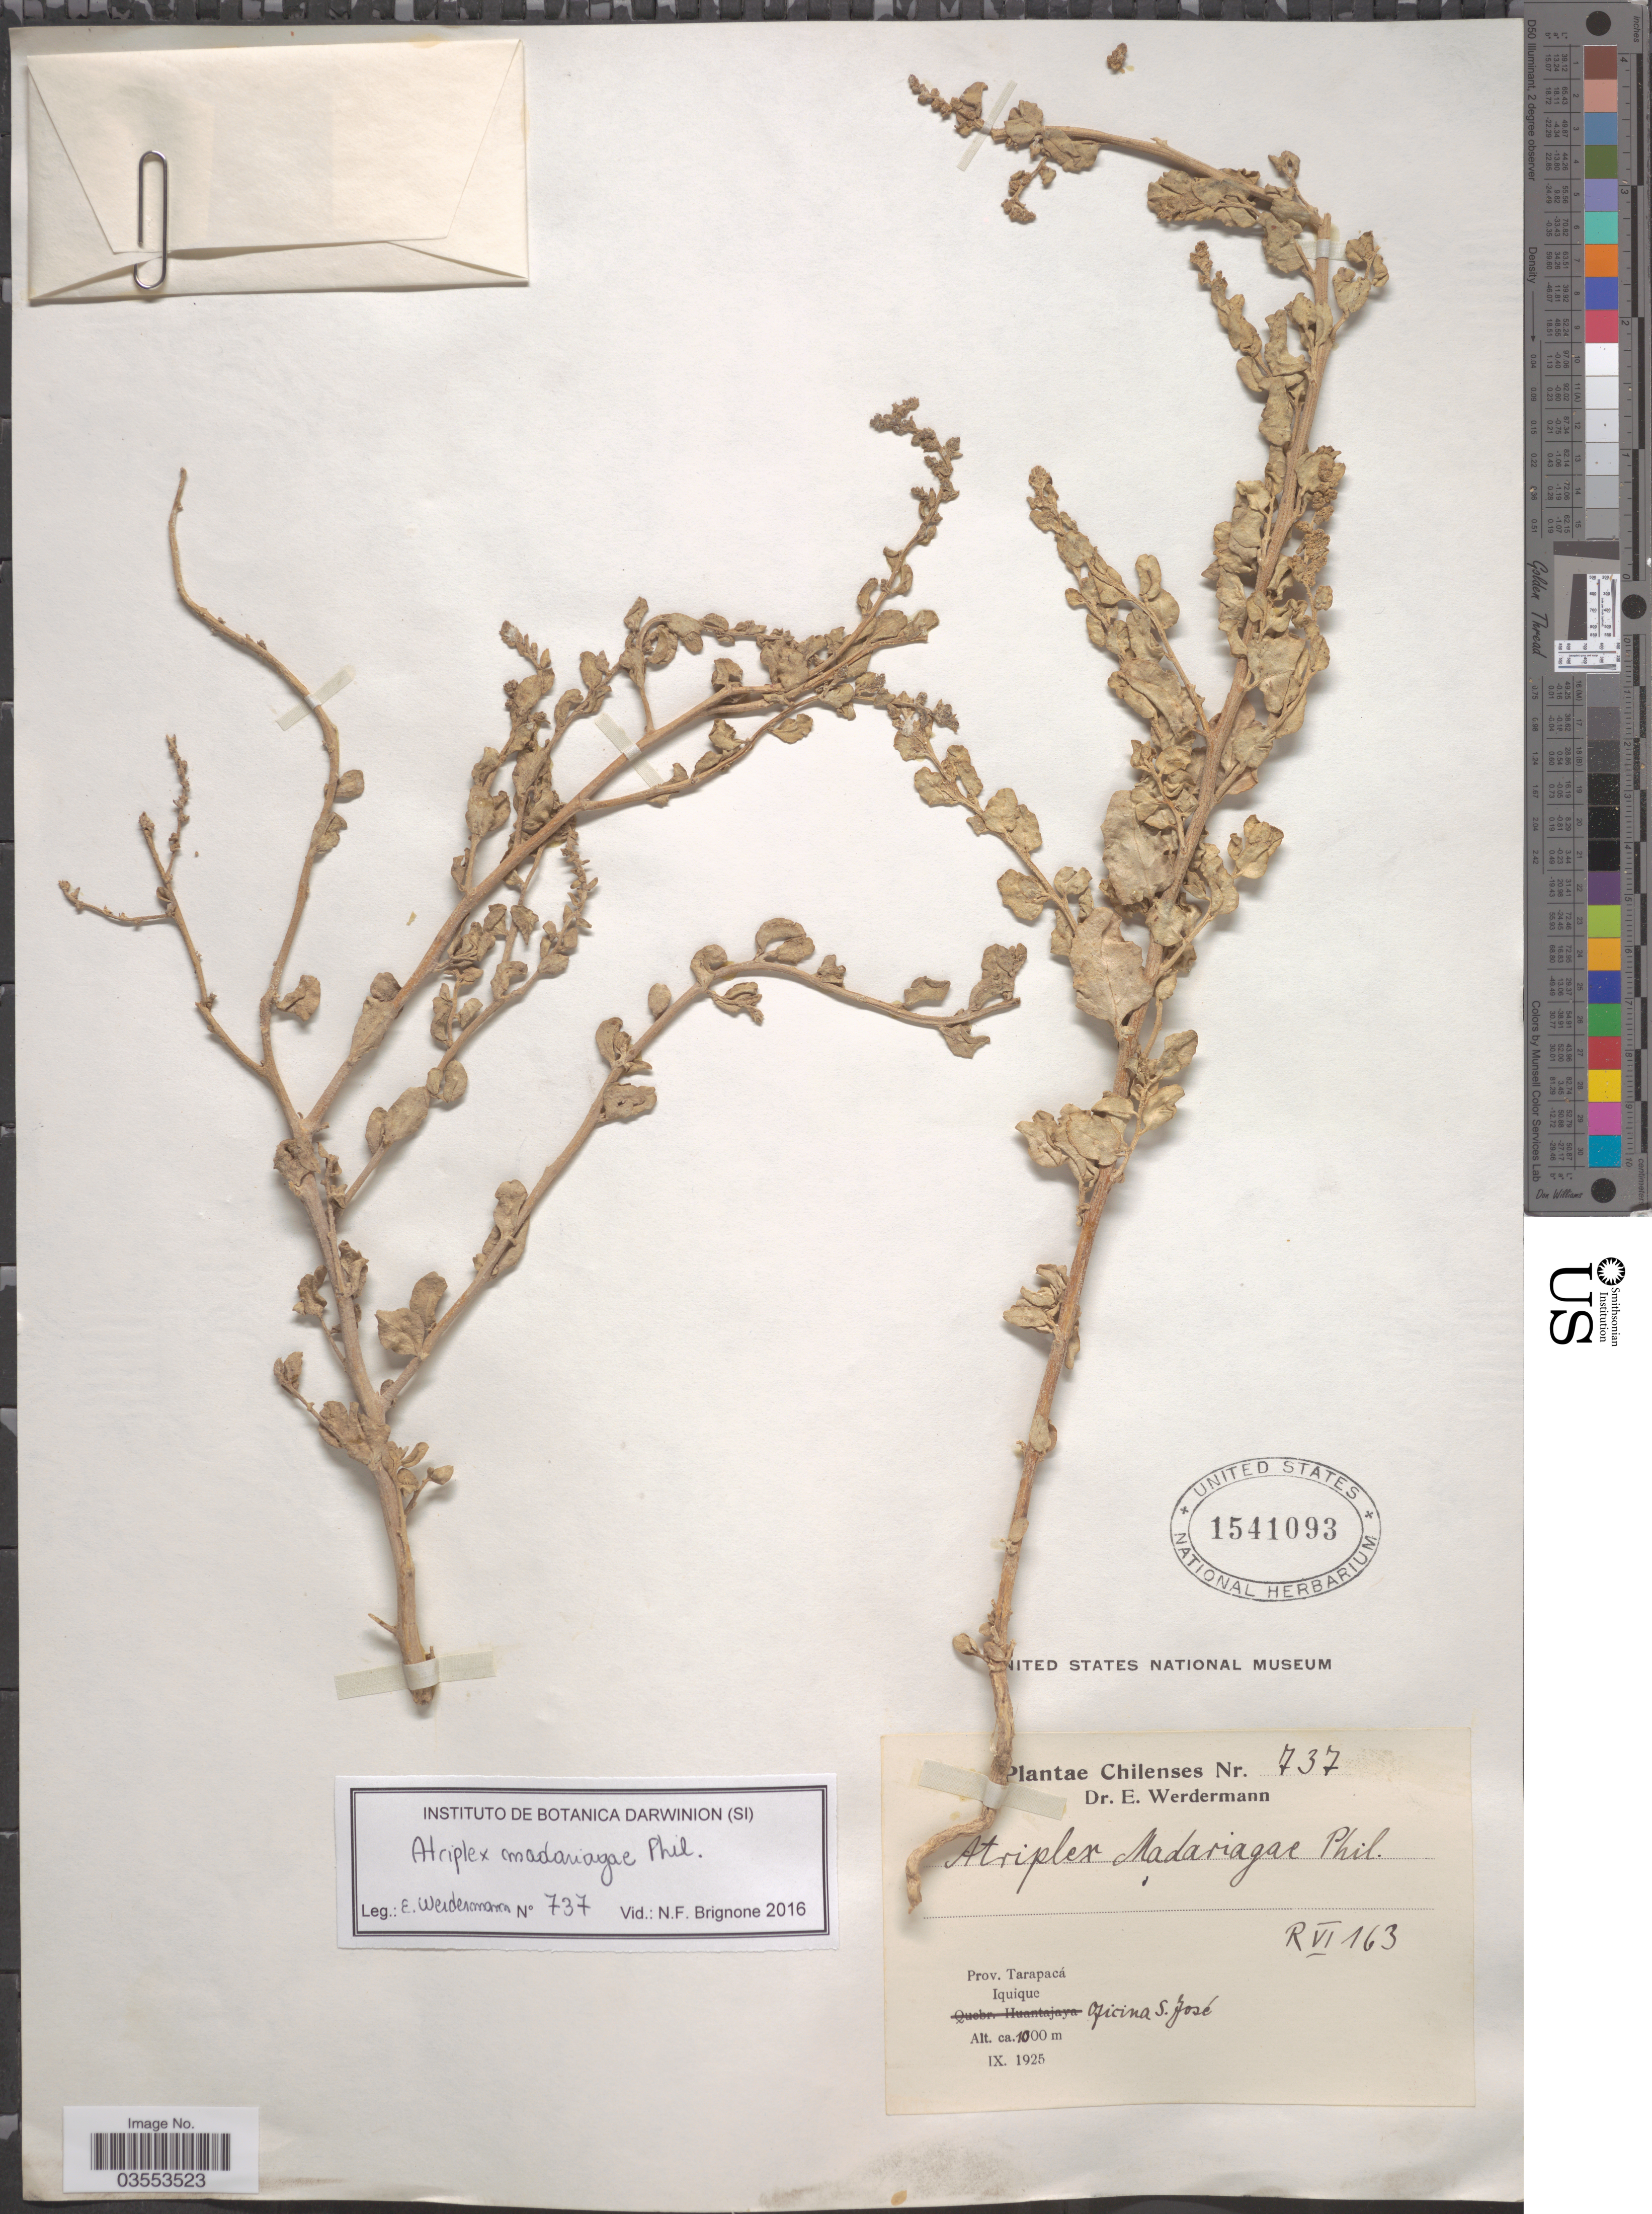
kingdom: Plantae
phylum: Tracheophyta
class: Magnoliopsida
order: Caryophyllales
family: Amaranthaceae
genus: Atriplex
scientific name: Atriplex madariagae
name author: Phil.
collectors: E. Werdermann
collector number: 737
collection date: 1925-09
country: Chile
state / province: Tarapacá (I)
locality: Prov. Tarapacá. Iquique. Oficina S. José. R VI 163 [unsure placement].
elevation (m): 1000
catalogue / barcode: US 1541093